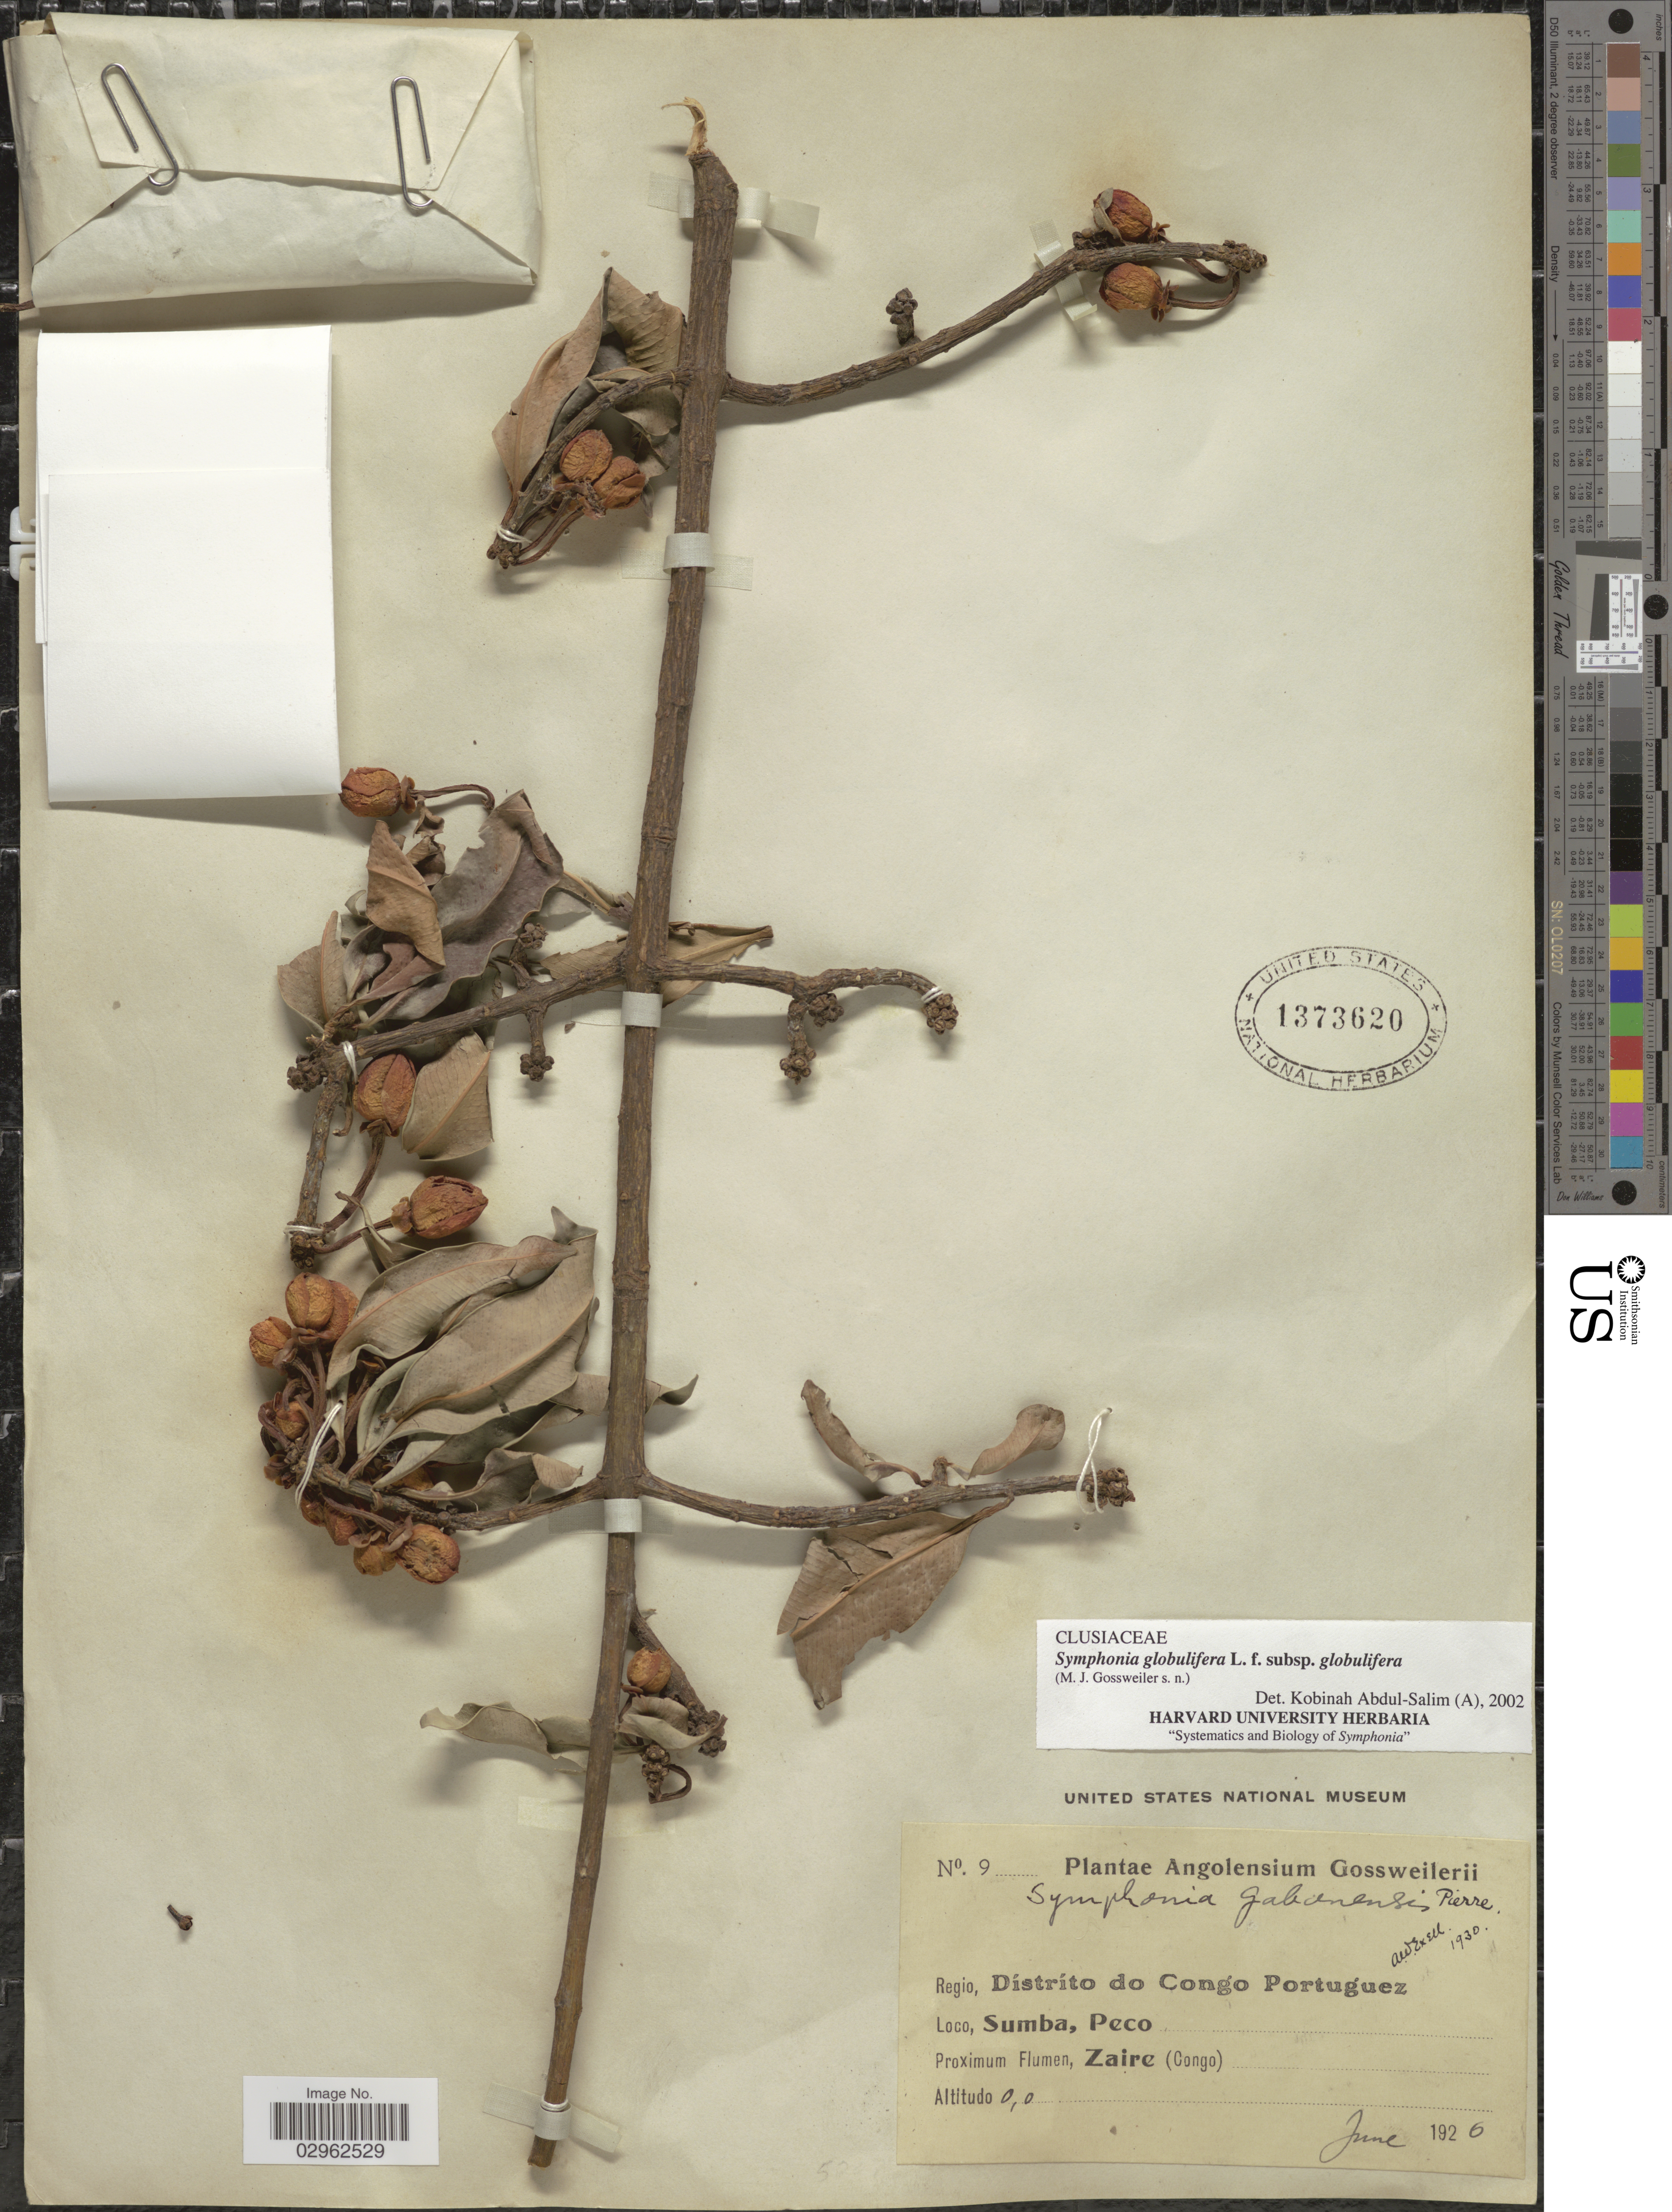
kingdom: Plantae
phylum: Tracheophyta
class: Magnoliopsida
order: Malpighiales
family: Clusiaceae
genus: Symphonia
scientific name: Symphonia globulifera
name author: L. f.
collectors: -. Gossweiler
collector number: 9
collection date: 1926-06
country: Angola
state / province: Zaire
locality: Regio, Dístríto do Congo Portuguez. Sumba, Peco. Proximum Flumen, Zaire (Congo).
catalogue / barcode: US 1373620